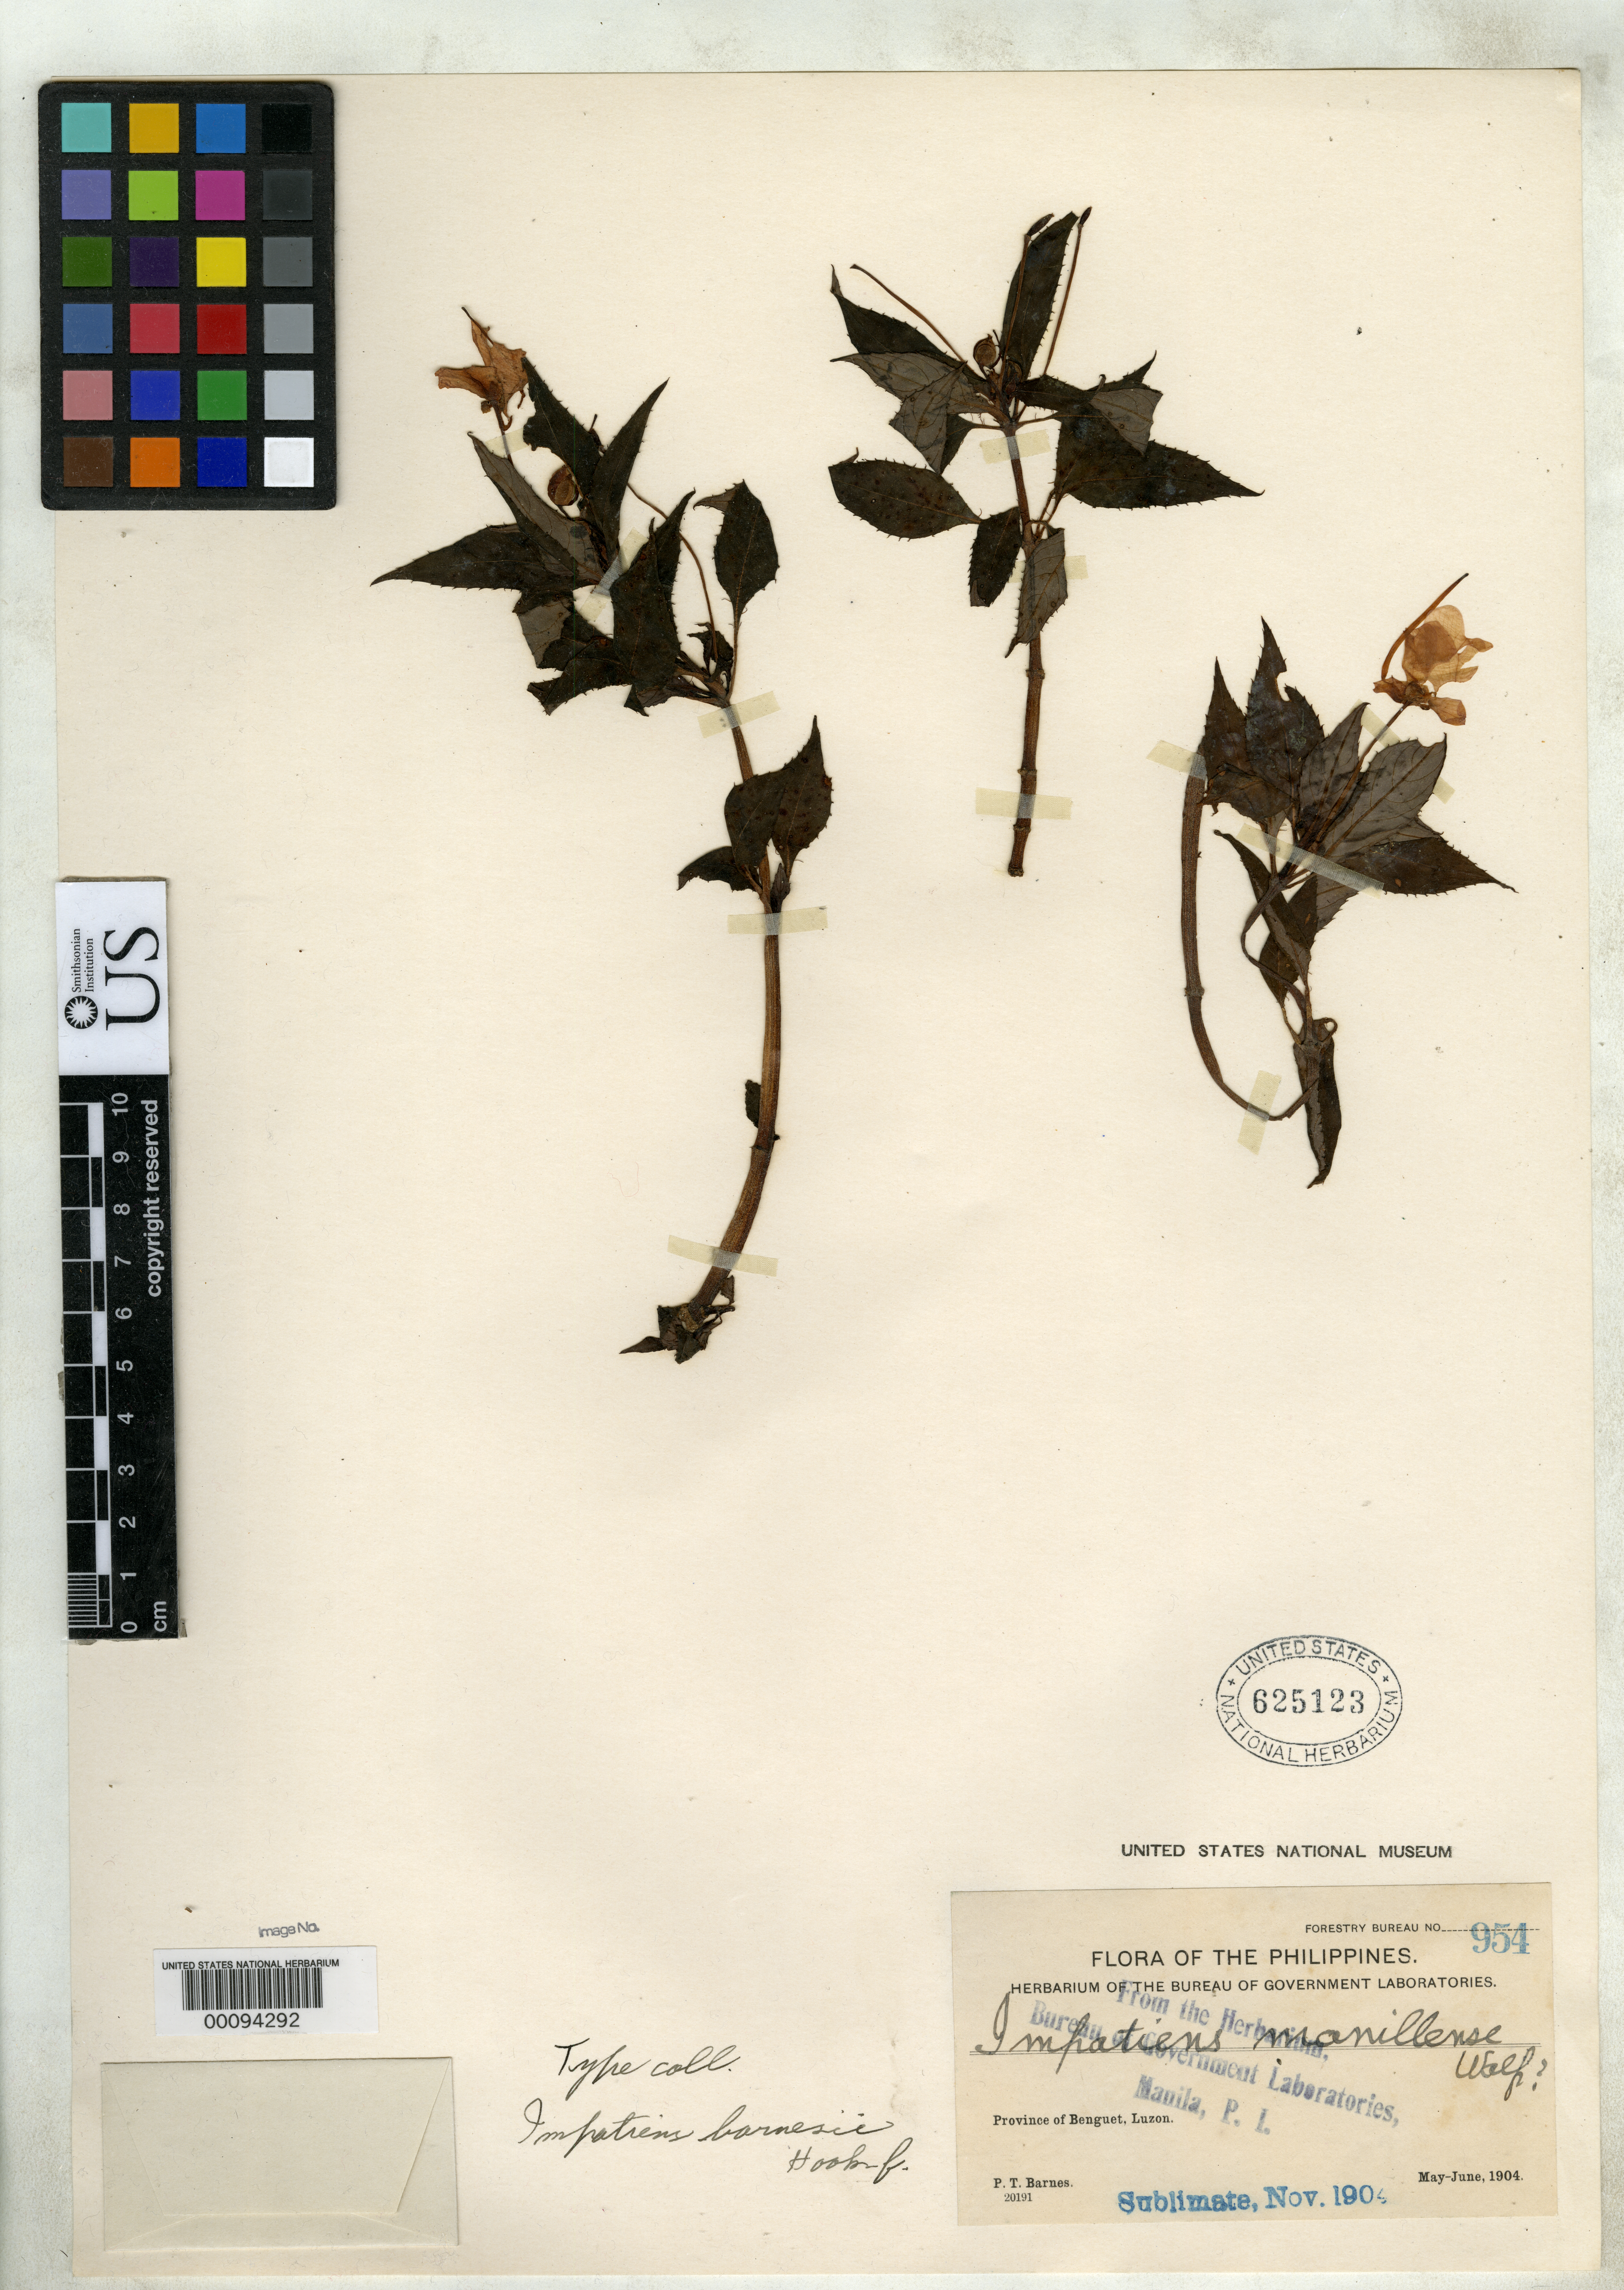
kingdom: Plantae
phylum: Tracheophyta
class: Magnoliopsida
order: Ericales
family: Balsaminaceae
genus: Impatiens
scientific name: Impatiens barnesii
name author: Hook. f.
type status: Isosyntype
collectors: P. Barnes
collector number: Bur. Sci. 954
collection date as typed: May 1904 to -- Jun 1904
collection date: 1904-05/1904-06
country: Philippines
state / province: Cordillera (Administrative Region)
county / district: Benguet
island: Luzon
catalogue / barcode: US 625123